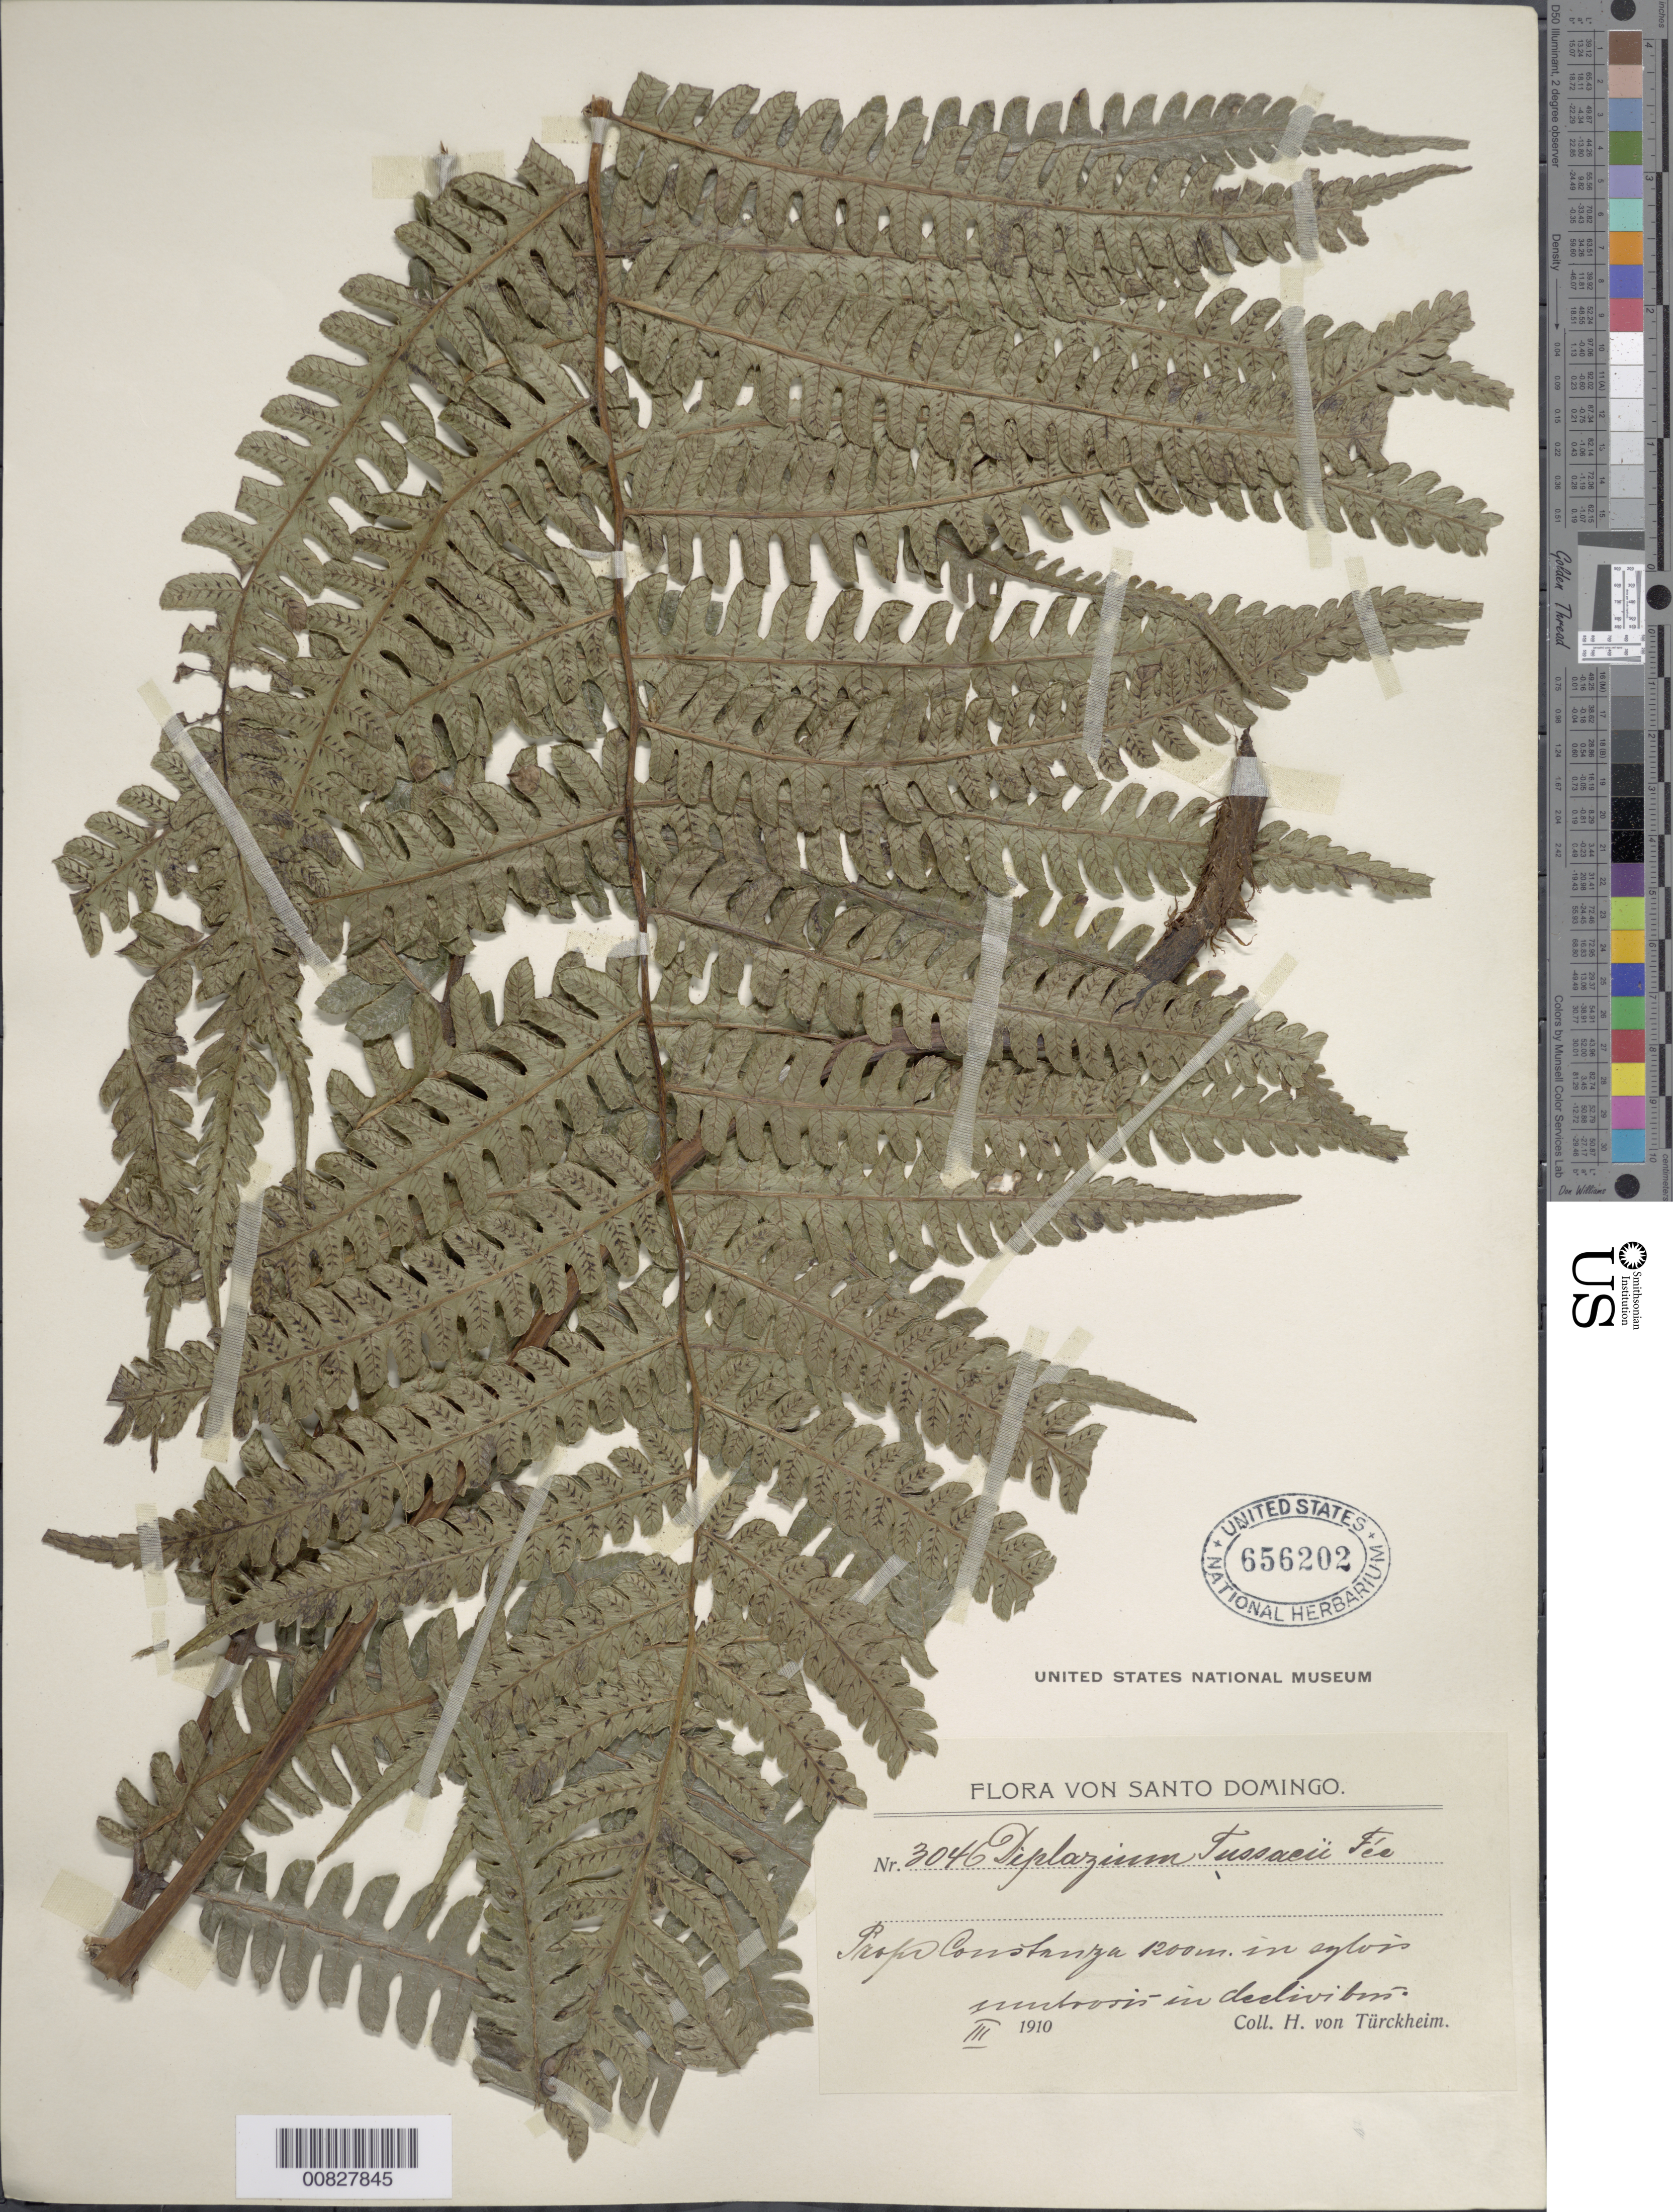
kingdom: Plantae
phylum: Tracheophyta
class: Polypodiopsida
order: Polypodiales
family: Athyriaceae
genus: Diplazium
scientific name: Diplazium tussacii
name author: Fée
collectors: H. von Türckheim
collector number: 3046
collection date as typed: Mar 1910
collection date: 1910-03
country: Dominican Republic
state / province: La Vega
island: Hispaniola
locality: Constanza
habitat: Sylvis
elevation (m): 1200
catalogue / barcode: US 656202